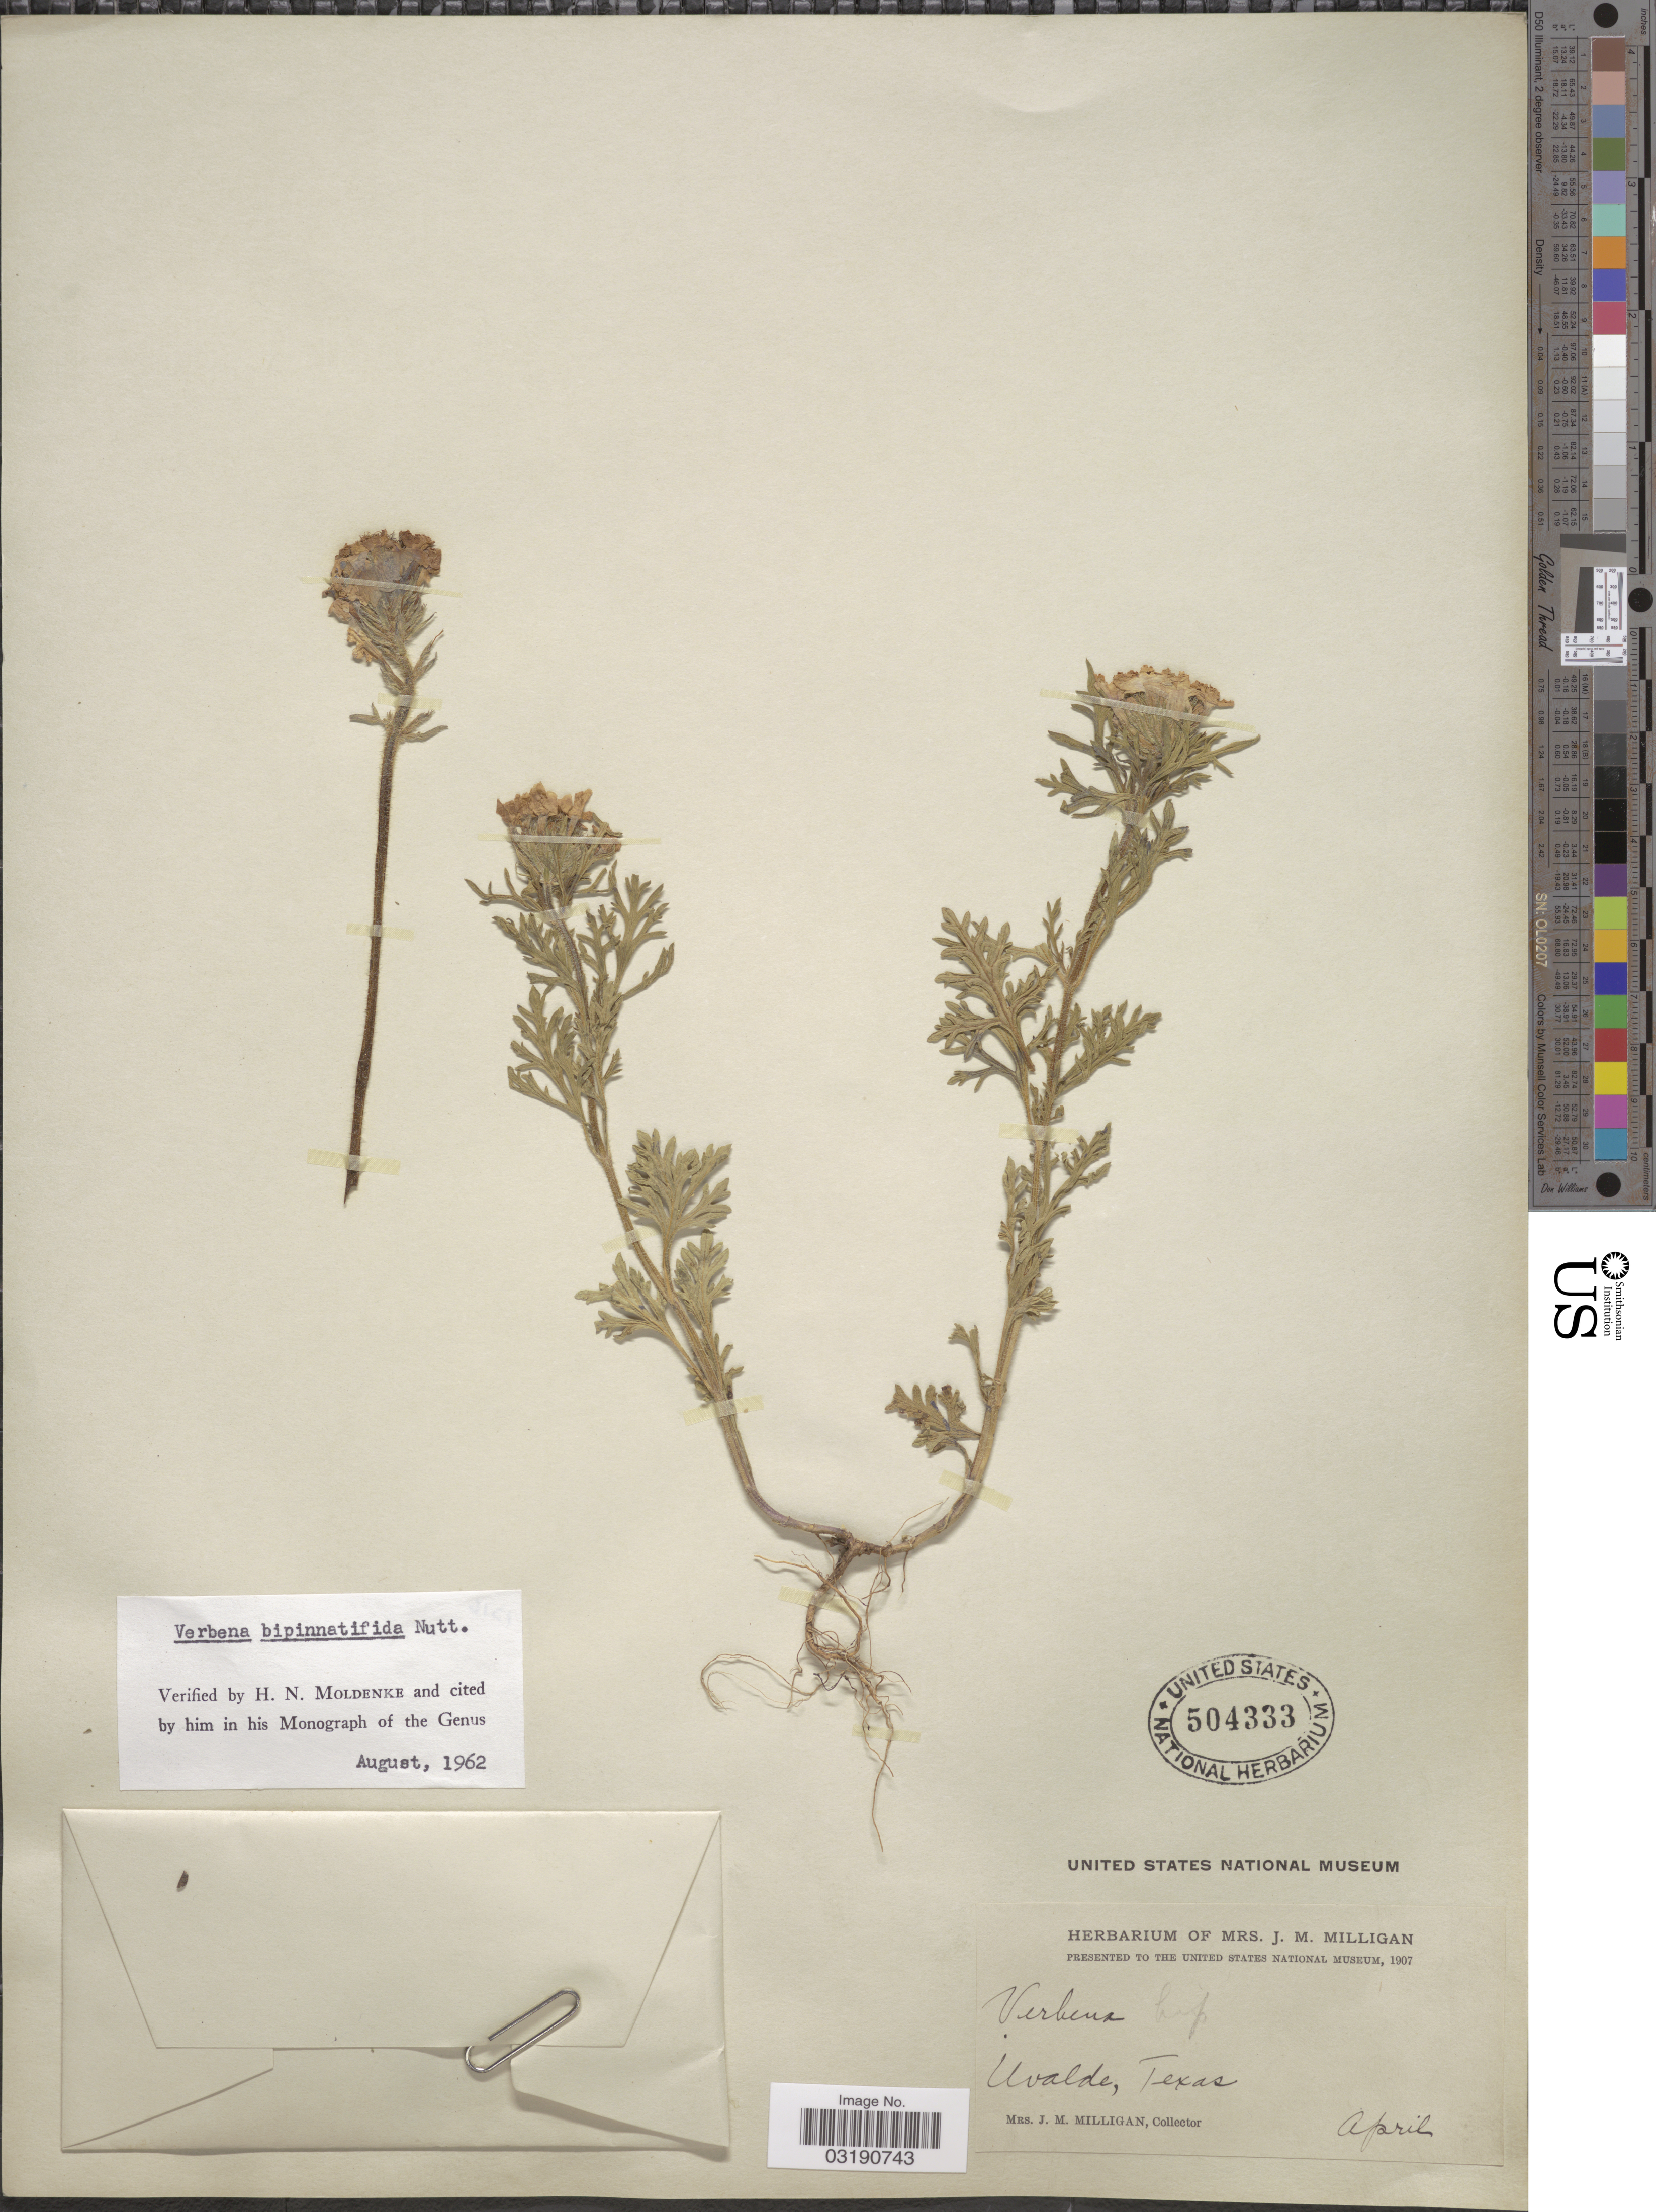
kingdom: Plantae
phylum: Tracheophyta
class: Magnoliopsida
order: Lamiales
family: Verbenaceae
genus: Verbena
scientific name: Verbena bipinnatifida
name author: (Schauer) Nutt.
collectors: J. Milligan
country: United States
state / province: Texas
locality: Uvalde.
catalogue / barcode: US 504333